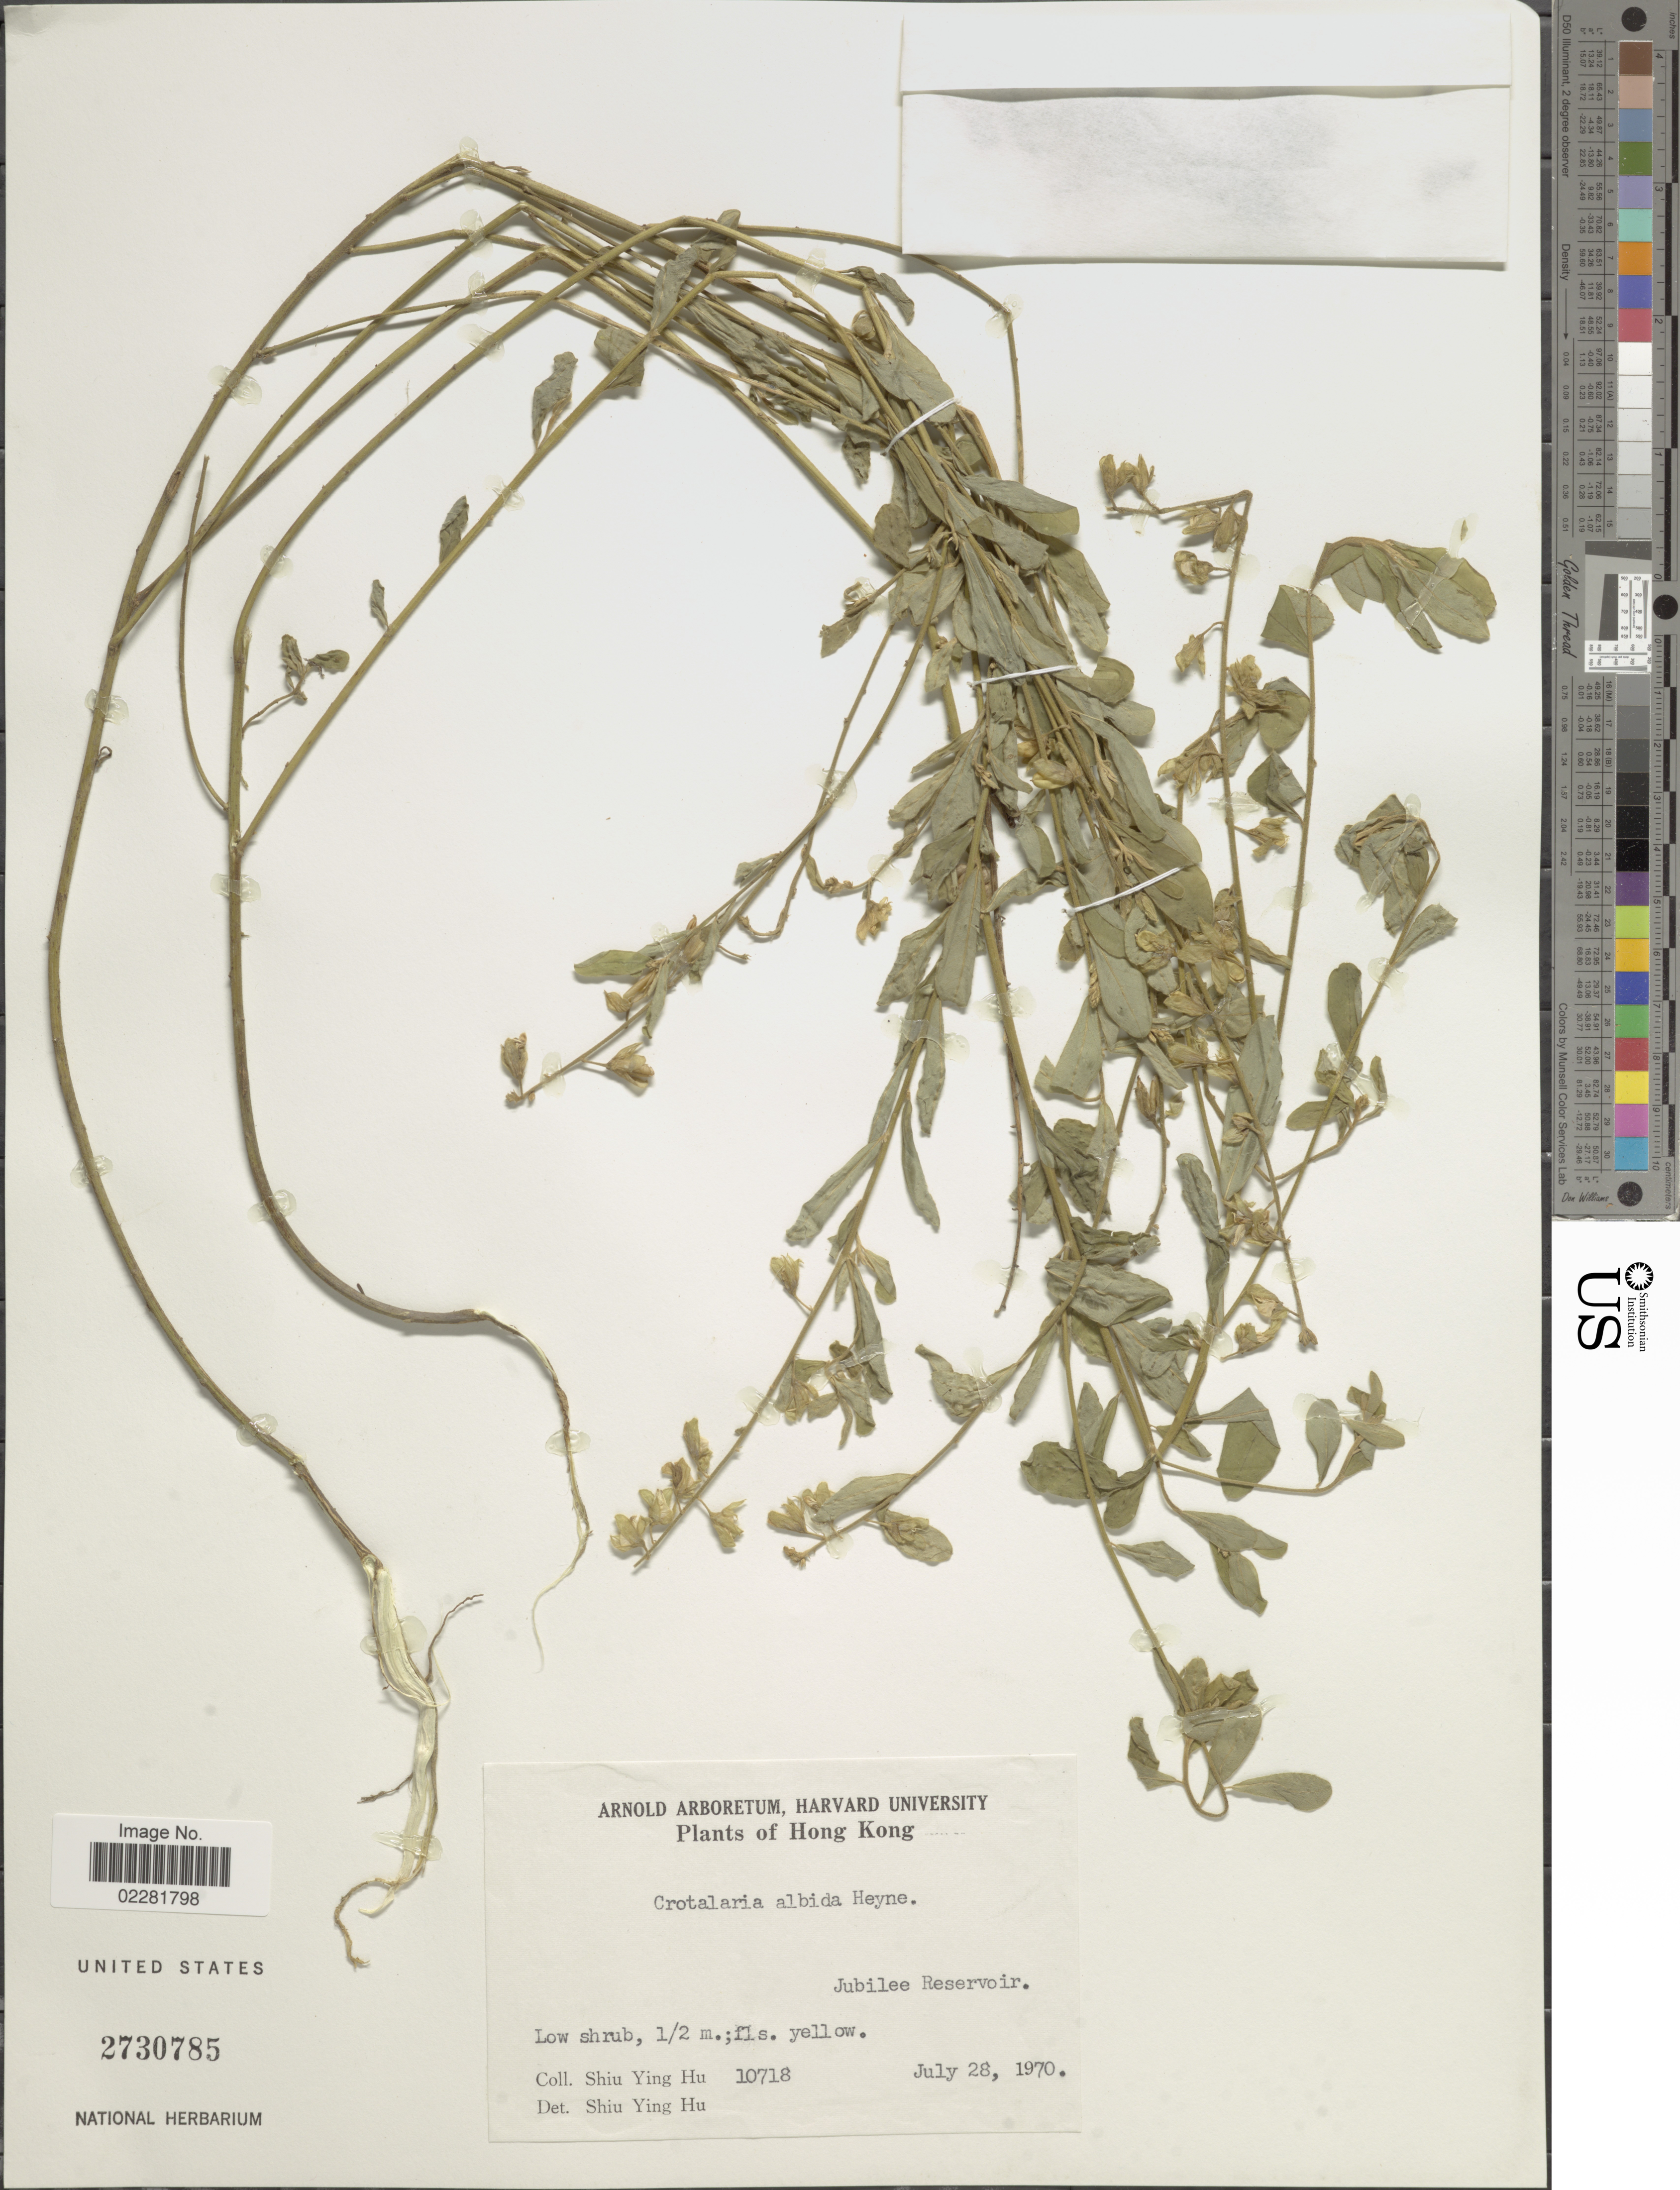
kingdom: Plantae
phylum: Tracheophyta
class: Magnoliopsida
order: Fabales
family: Fabaceae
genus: Crotalaria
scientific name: Crotalaria albida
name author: B. Heyne ex Roth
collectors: S. Y. Hu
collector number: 10718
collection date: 1970-07-28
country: China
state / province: Hong Kong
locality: Jubilee Reservoir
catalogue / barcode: US 2730785